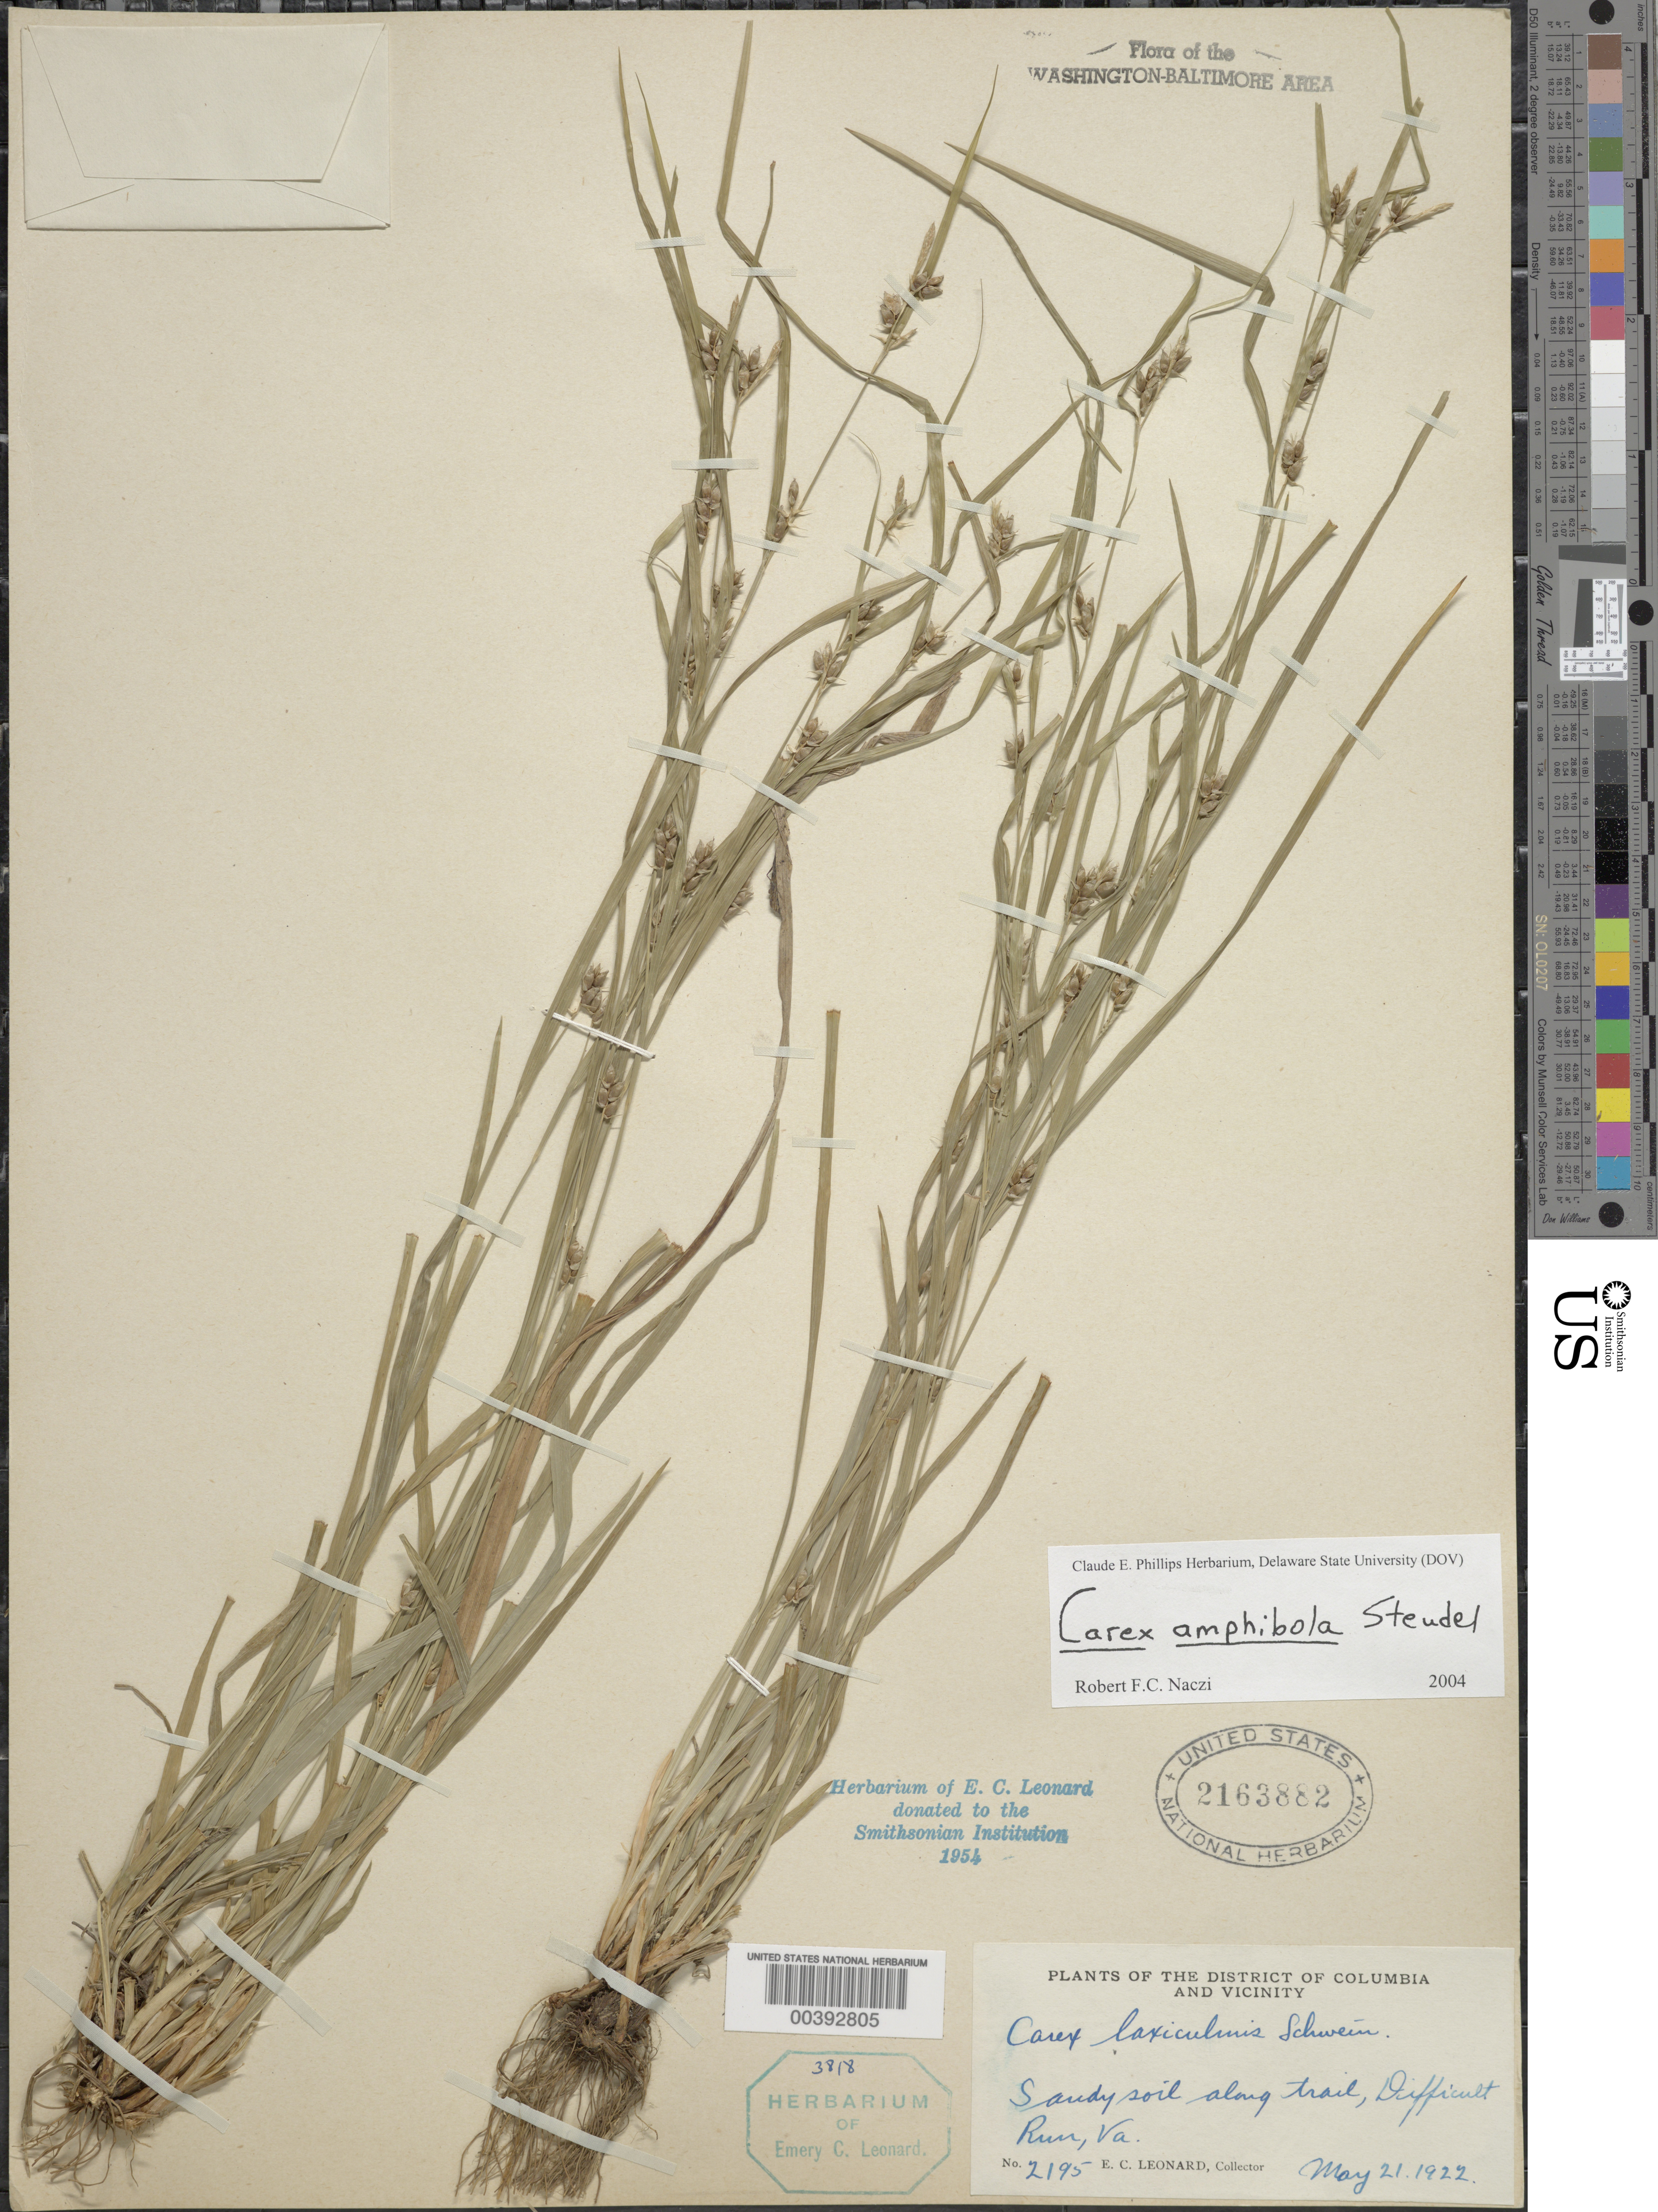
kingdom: Plantae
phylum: Tracheophyta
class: Liliopsida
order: Poales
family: Cyperaceae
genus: Carex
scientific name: Carex amphibola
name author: Steud.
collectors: E. C. Leonard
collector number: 2195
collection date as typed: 21 May 1922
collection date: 1922-05-21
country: United States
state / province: Virginia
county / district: Fairfax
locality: Difficult Run C. & O. Canal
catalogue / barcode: US 2163882